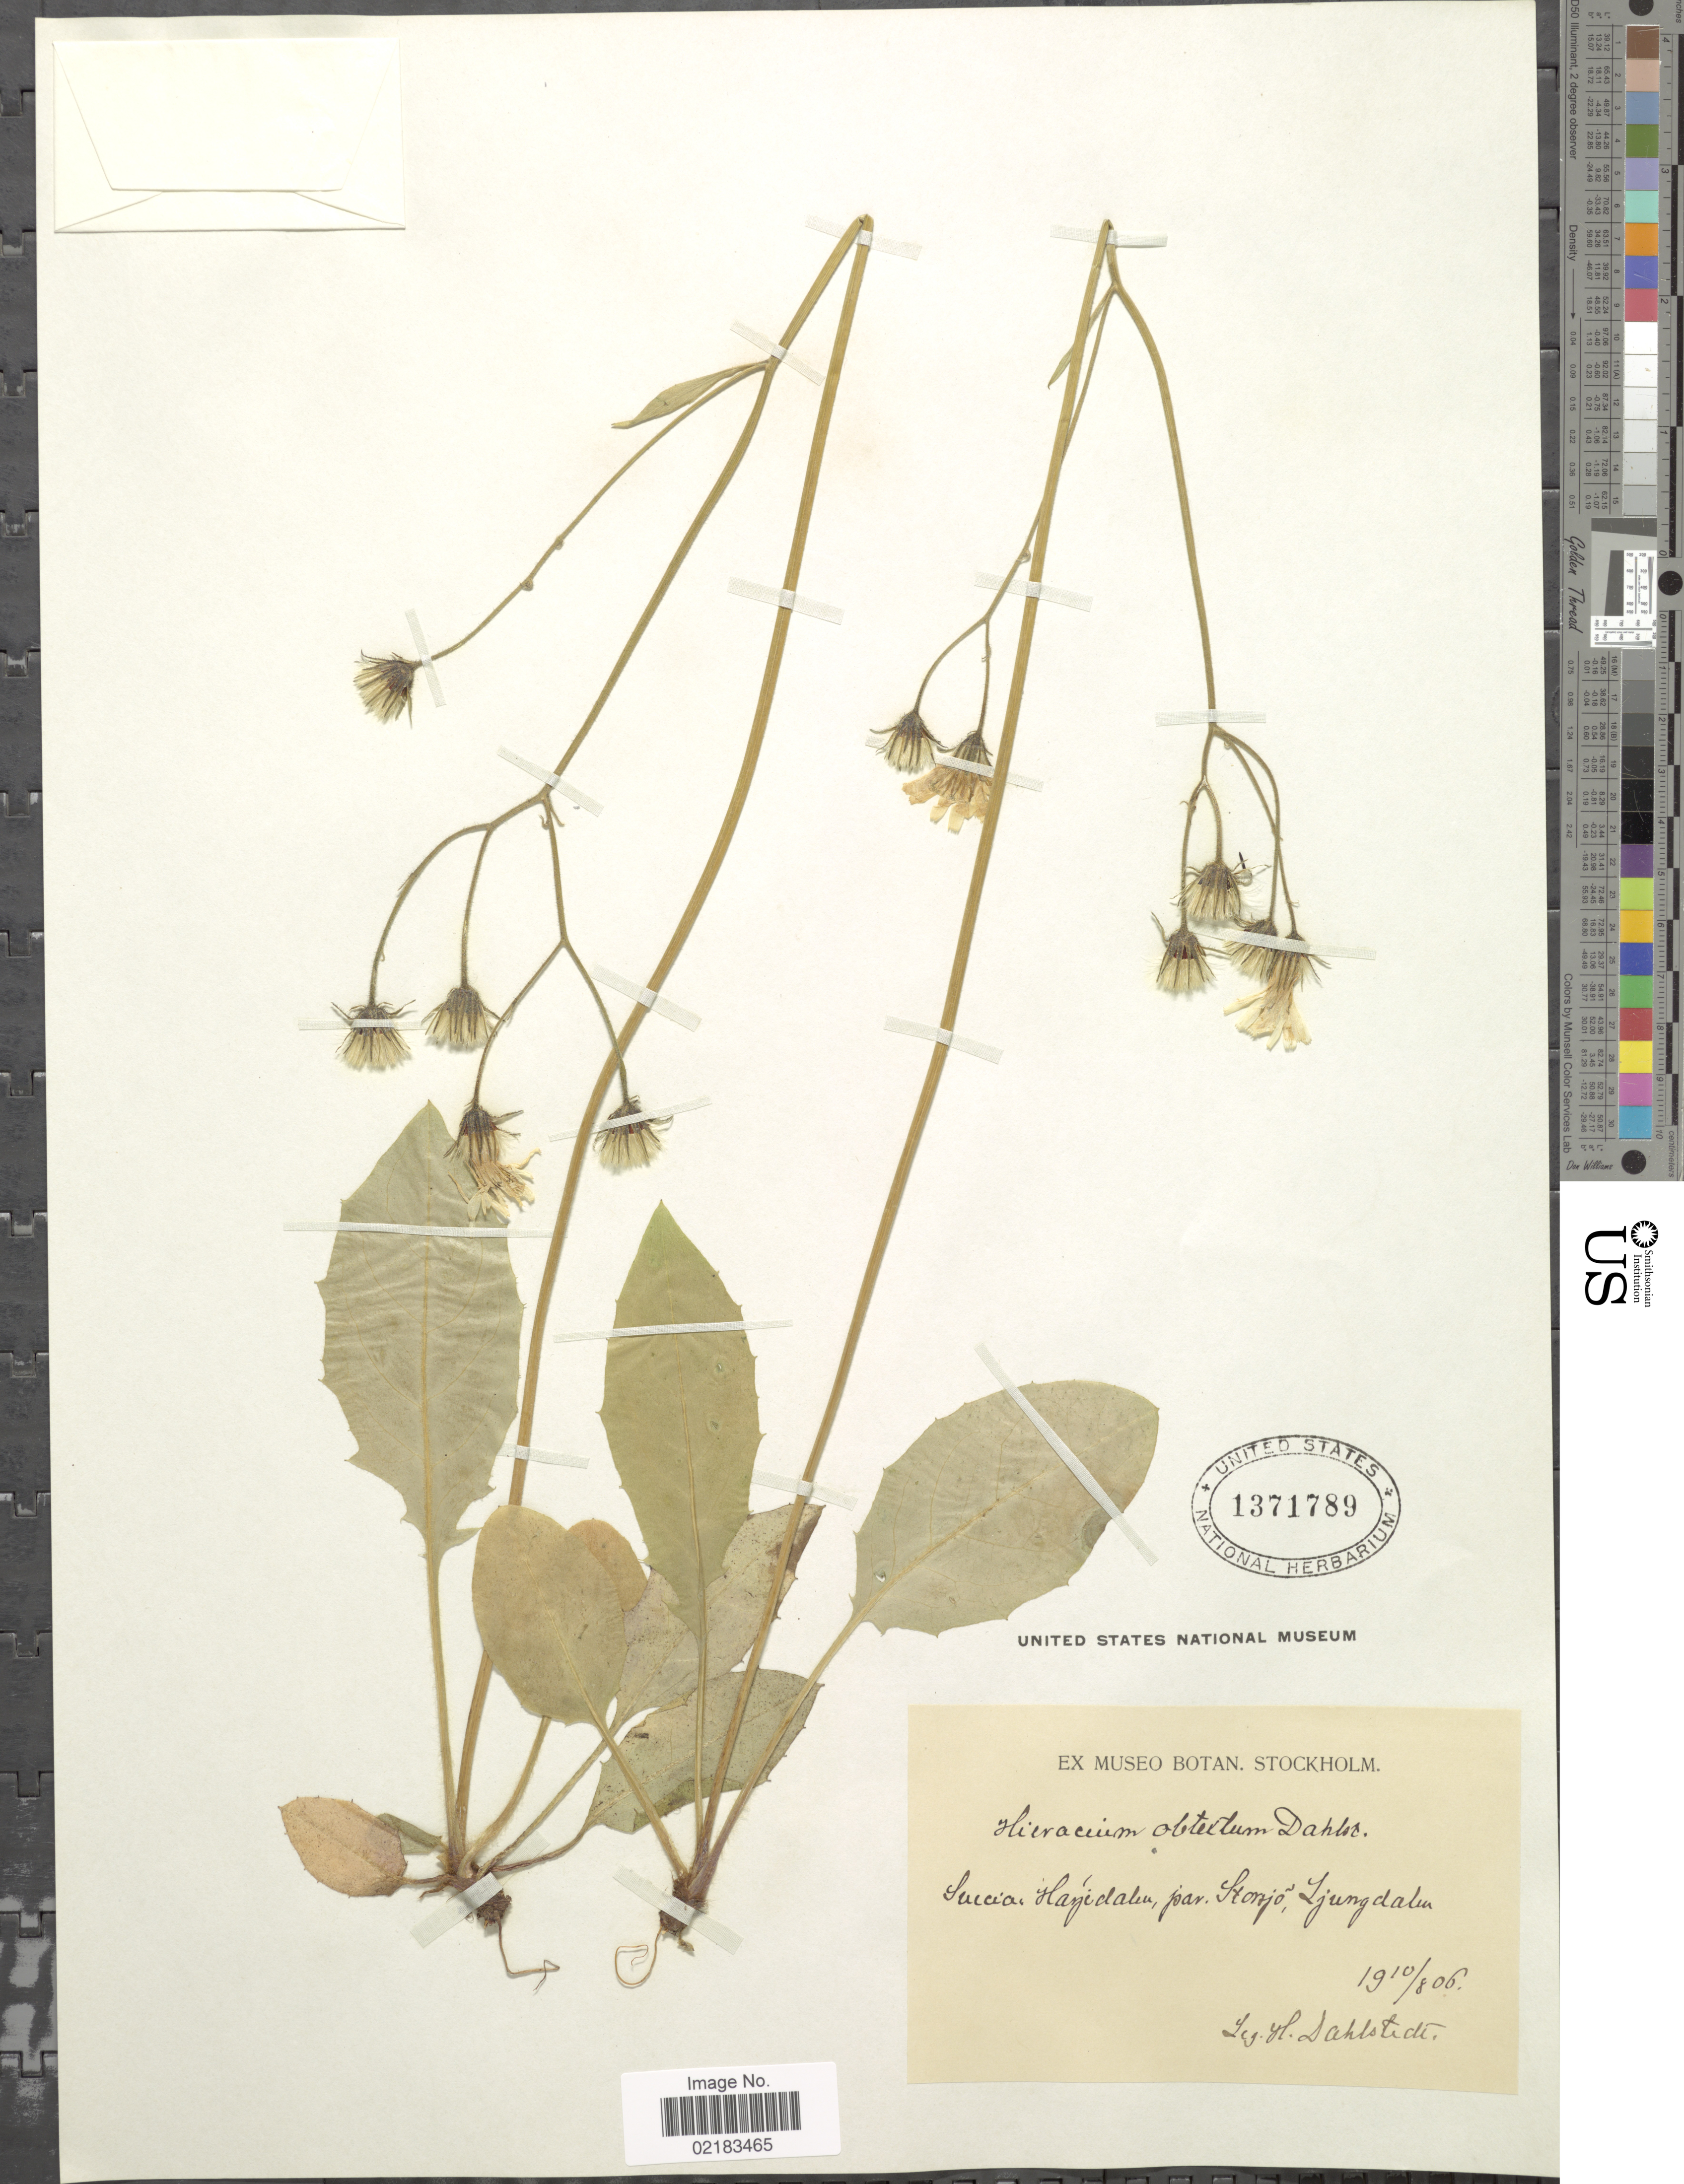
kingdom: Plantae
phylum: Tracheophyta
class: Magnoliopsida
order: Asterales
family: Asteraceae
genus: Hieracium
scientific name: Hieracium obtextum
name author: Dahlst. ex Johanss.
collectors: H. G. Dahlstedt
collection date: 1906-08-10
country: Sweden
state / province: Jämtland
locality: Härjedalen, par. Storsjö, Ljungdalen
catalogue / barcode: US 1371789